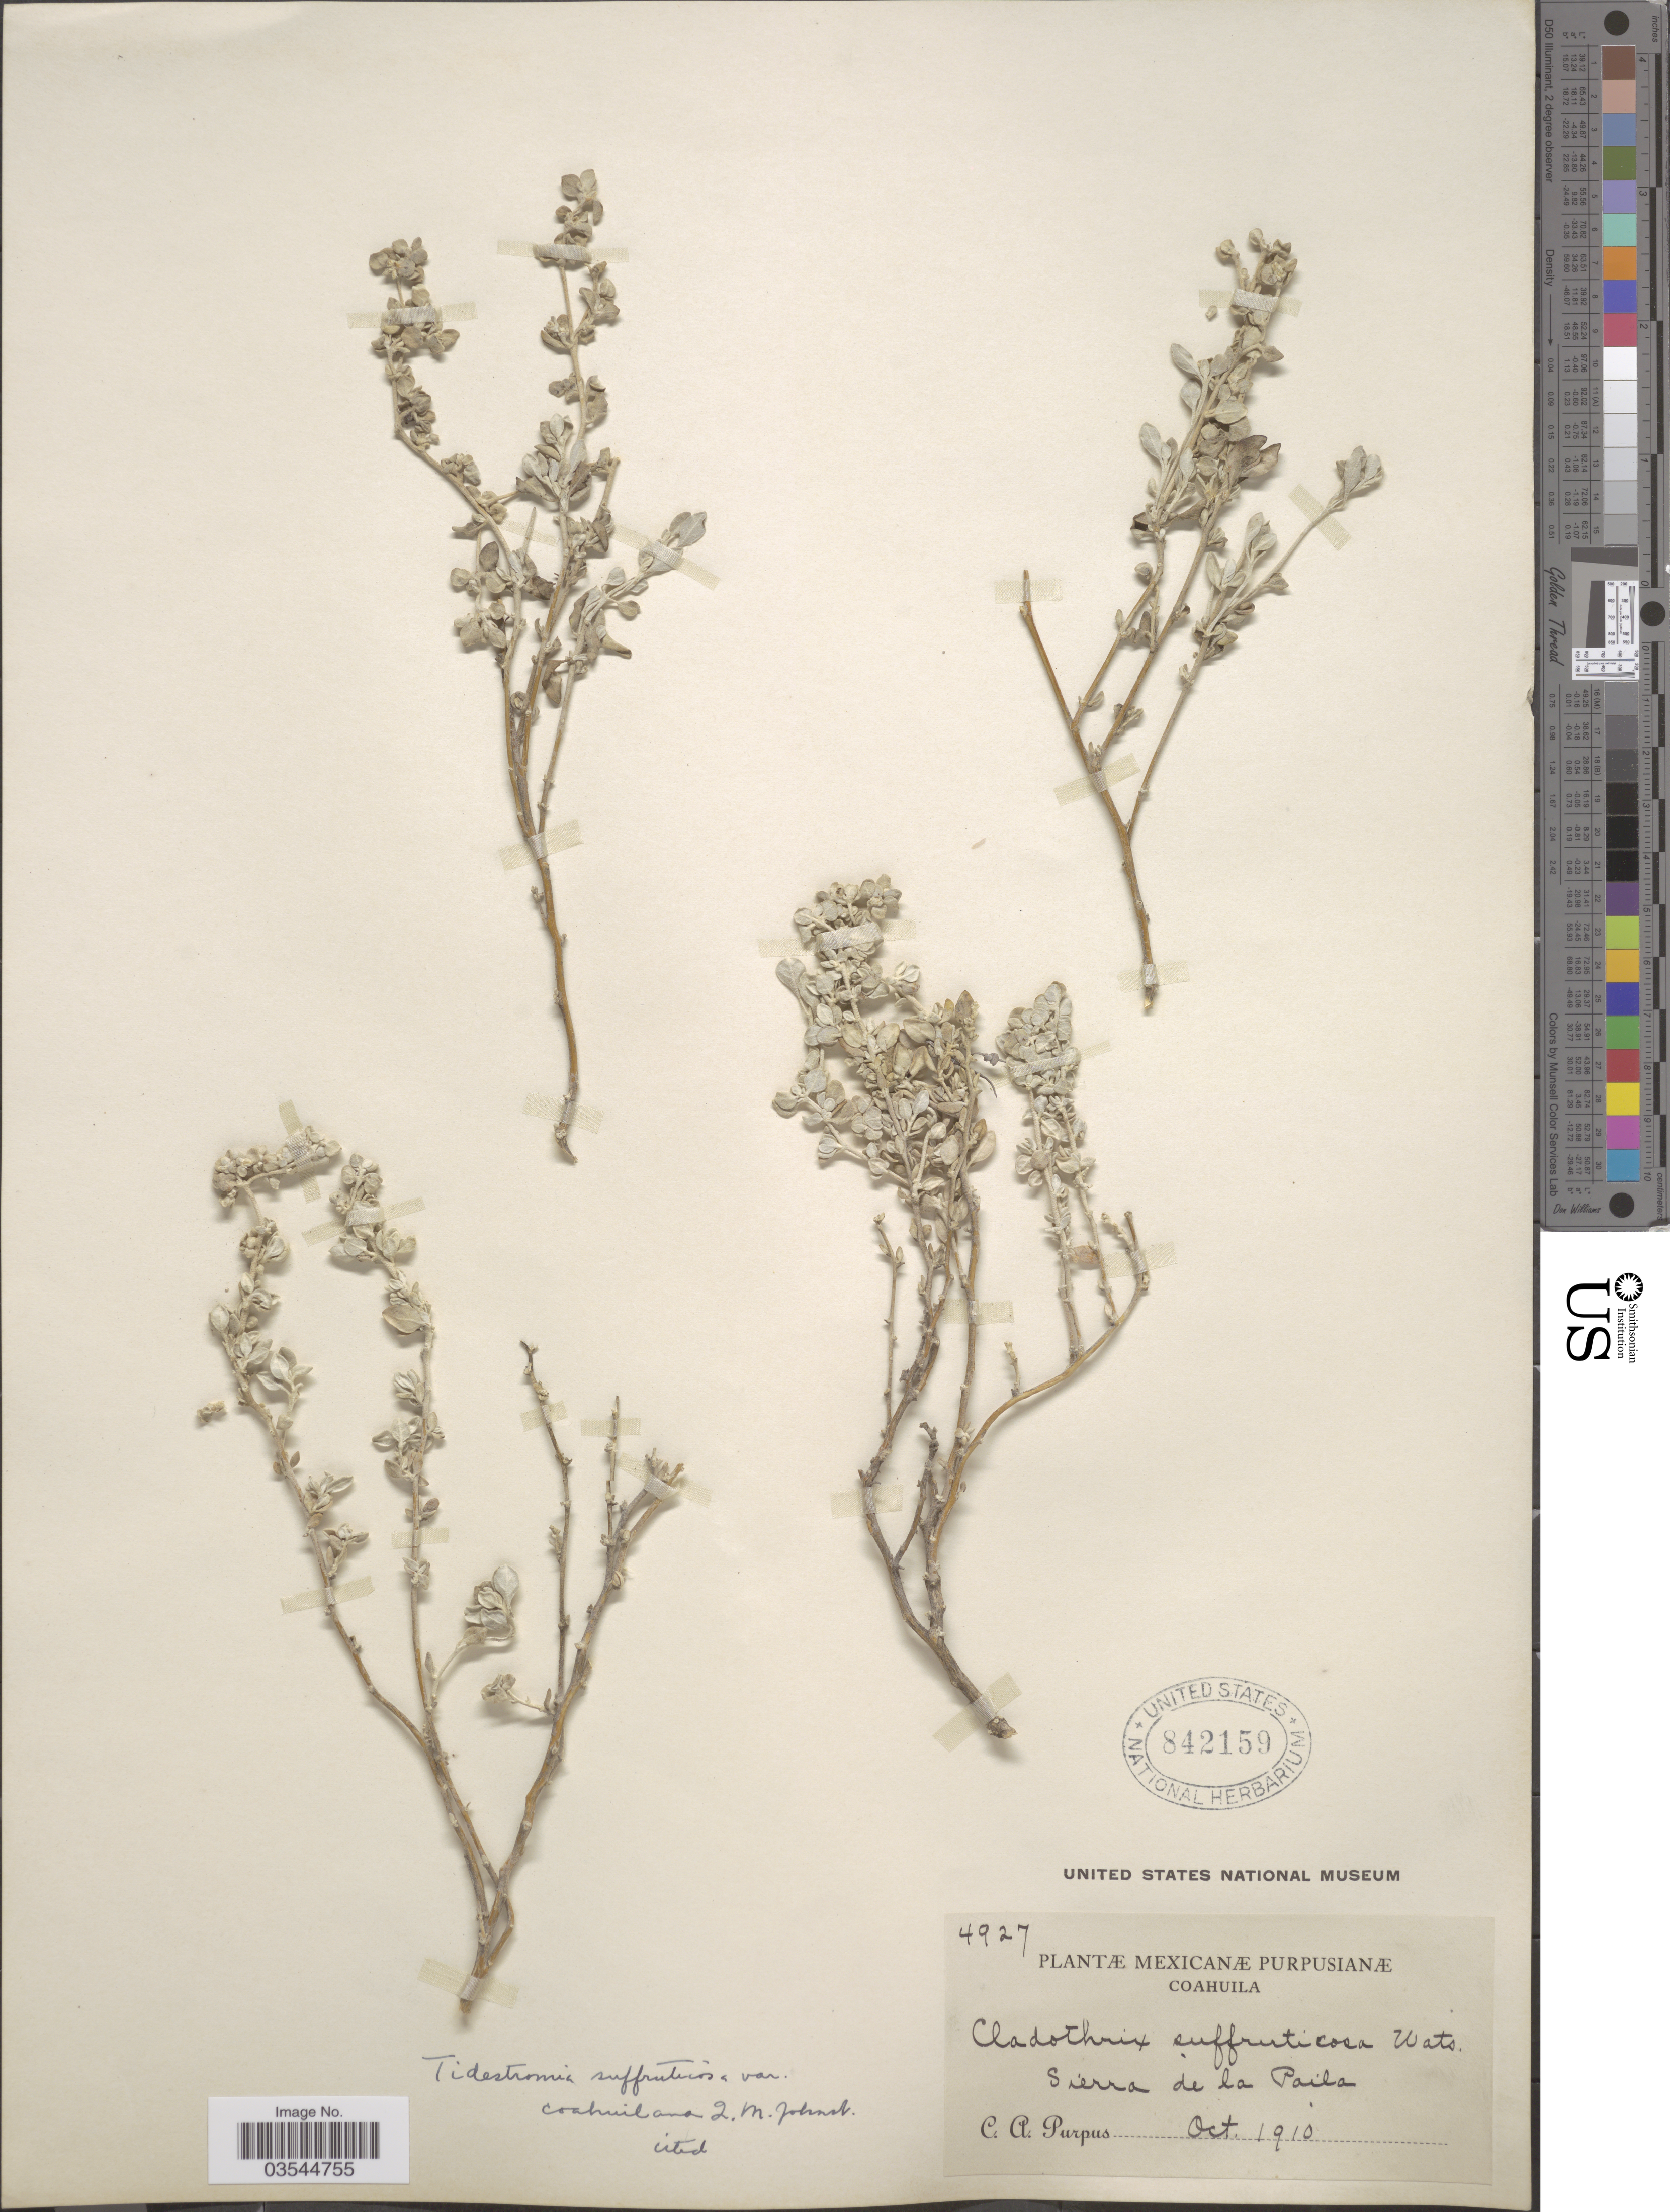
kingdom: Plantae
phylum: Tracheophyta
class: Magnoliopsida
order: Caryophyllales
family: Amaranthaceae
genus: Tidestromia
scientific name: Tidestromia suffruticosa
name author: (Torr.) Standl.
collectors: C. A. Purpus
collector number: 4927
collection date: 1910-10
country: Mexico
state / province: Coahuila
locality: Sierra de la Paila.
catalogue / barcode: US 842159